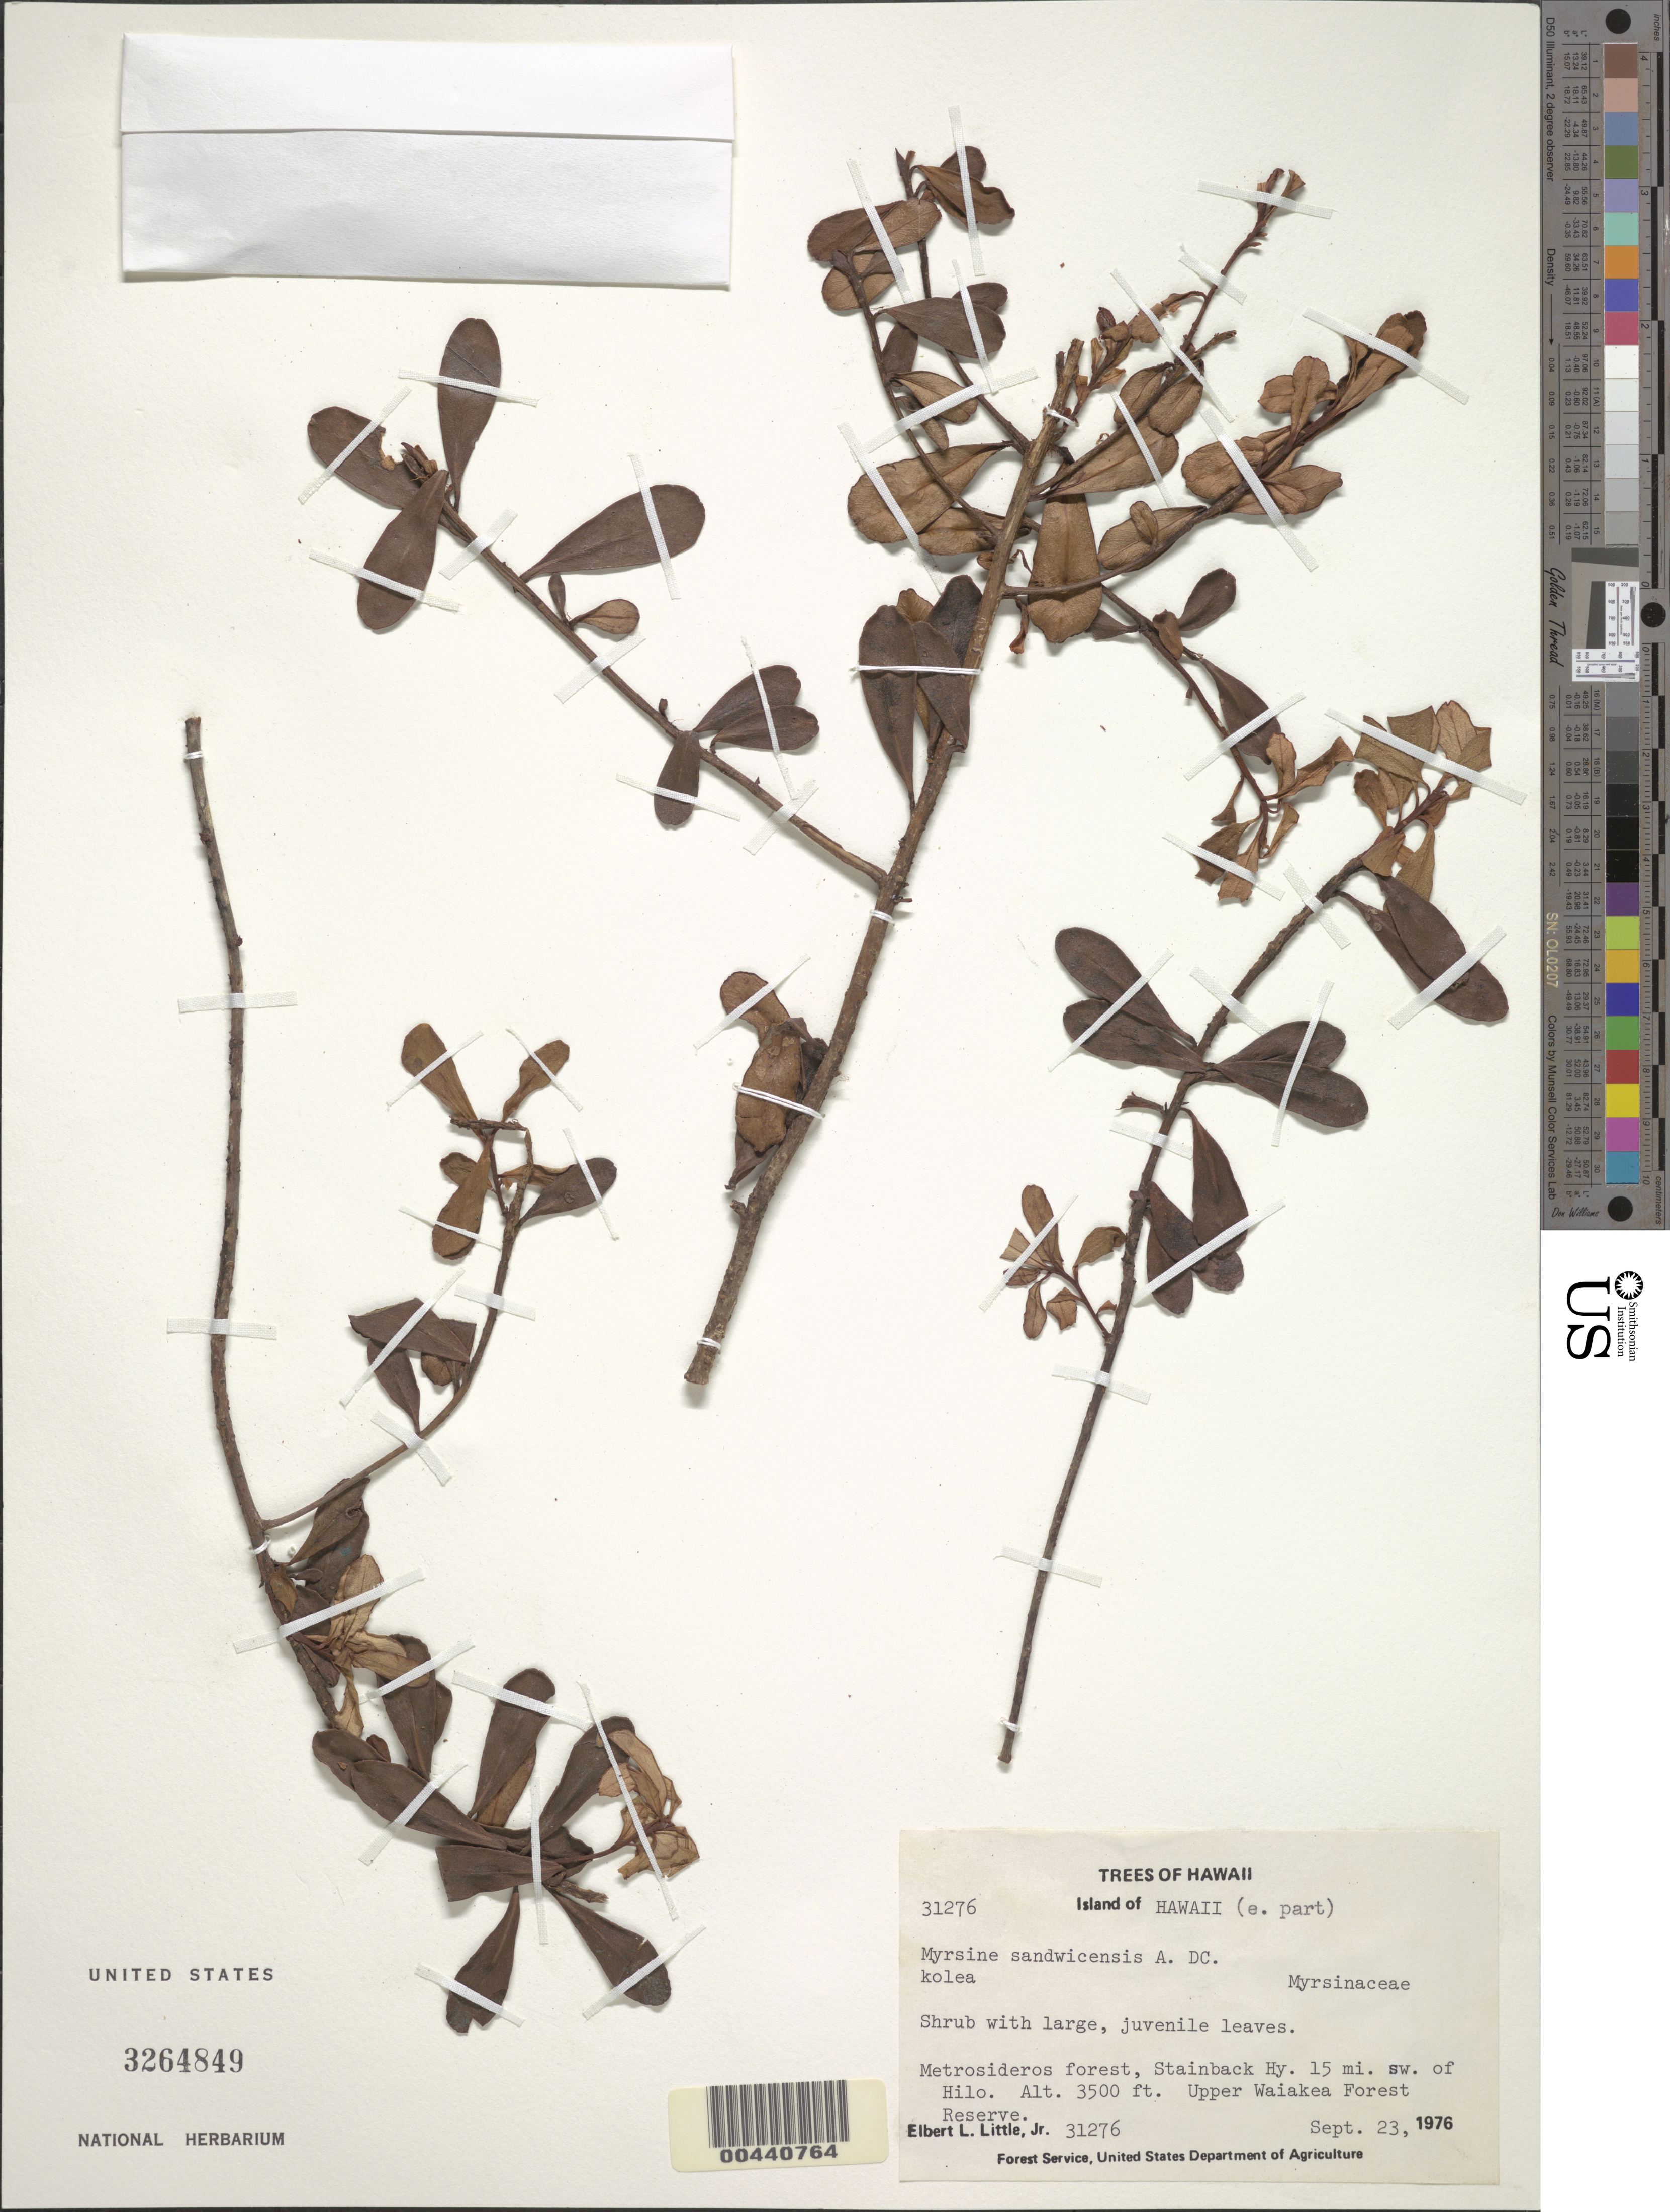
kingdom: Plantae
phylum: Tracheophyta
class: Magnoliopsida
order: Ericales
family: Primulaceae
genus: Myrsine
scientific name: Myrsine sandwicensis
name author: A. DC.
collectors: E. L. Little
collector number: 31276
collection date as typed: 23 Sep 1976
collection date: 1976-09-23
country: United States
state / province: Hawaii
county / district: Hawaii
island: Hawaii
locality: E part of Hawaii, Stainback Hy. 15 mi SW of Hilo. Upper Waiakea Forest Reserve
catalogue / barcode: US 3264849